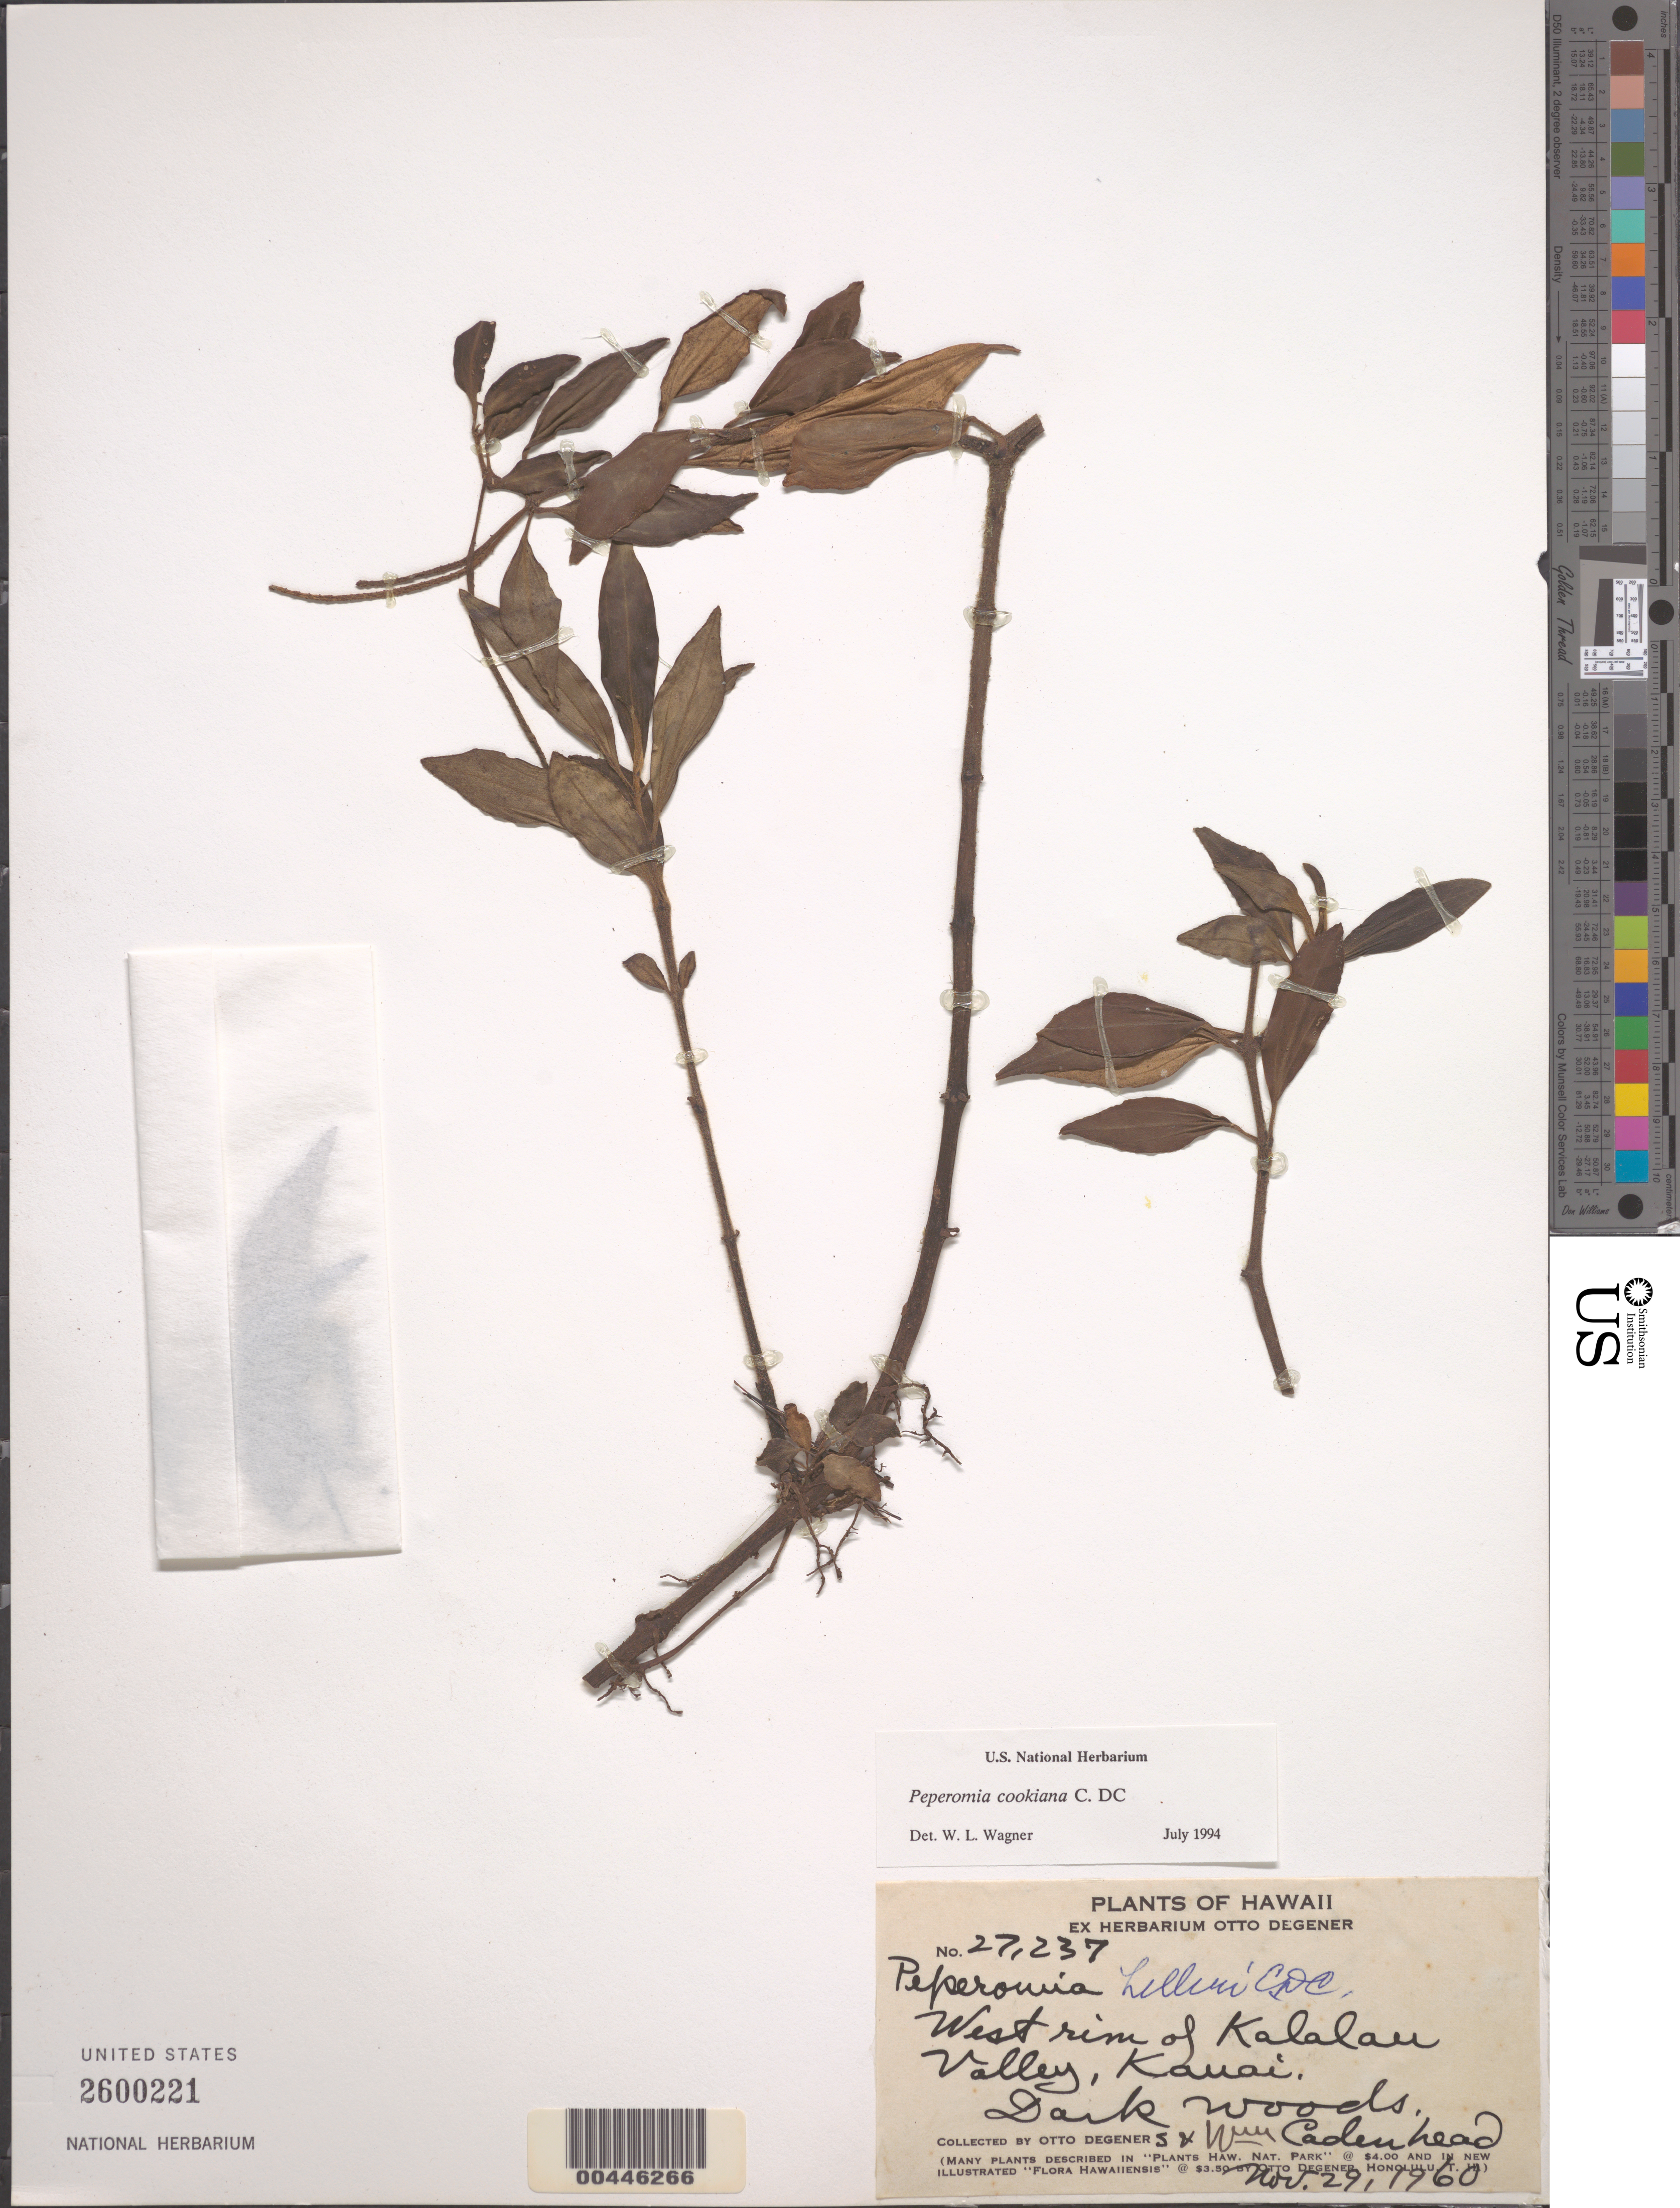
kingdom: Plantae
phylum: Tracheophyta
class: Magnoliopsida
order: Piperales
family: Piperaceae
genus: Peperomia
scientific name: Peperomia cookiana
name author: C. DC.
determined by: Wagner, W. L., (BOT), Smithsonian Institution - National Museum of Natural History (UNITED STATES)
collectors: O. Degener, I. Degener & W. Cadenhead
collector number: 27237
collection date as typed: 29 Nov 1960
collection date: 1960-11-29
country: United States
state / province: Hawaii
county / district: Kauai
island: Kaua'i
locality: W rim of Kalalau Valley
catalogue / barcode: US 2600221